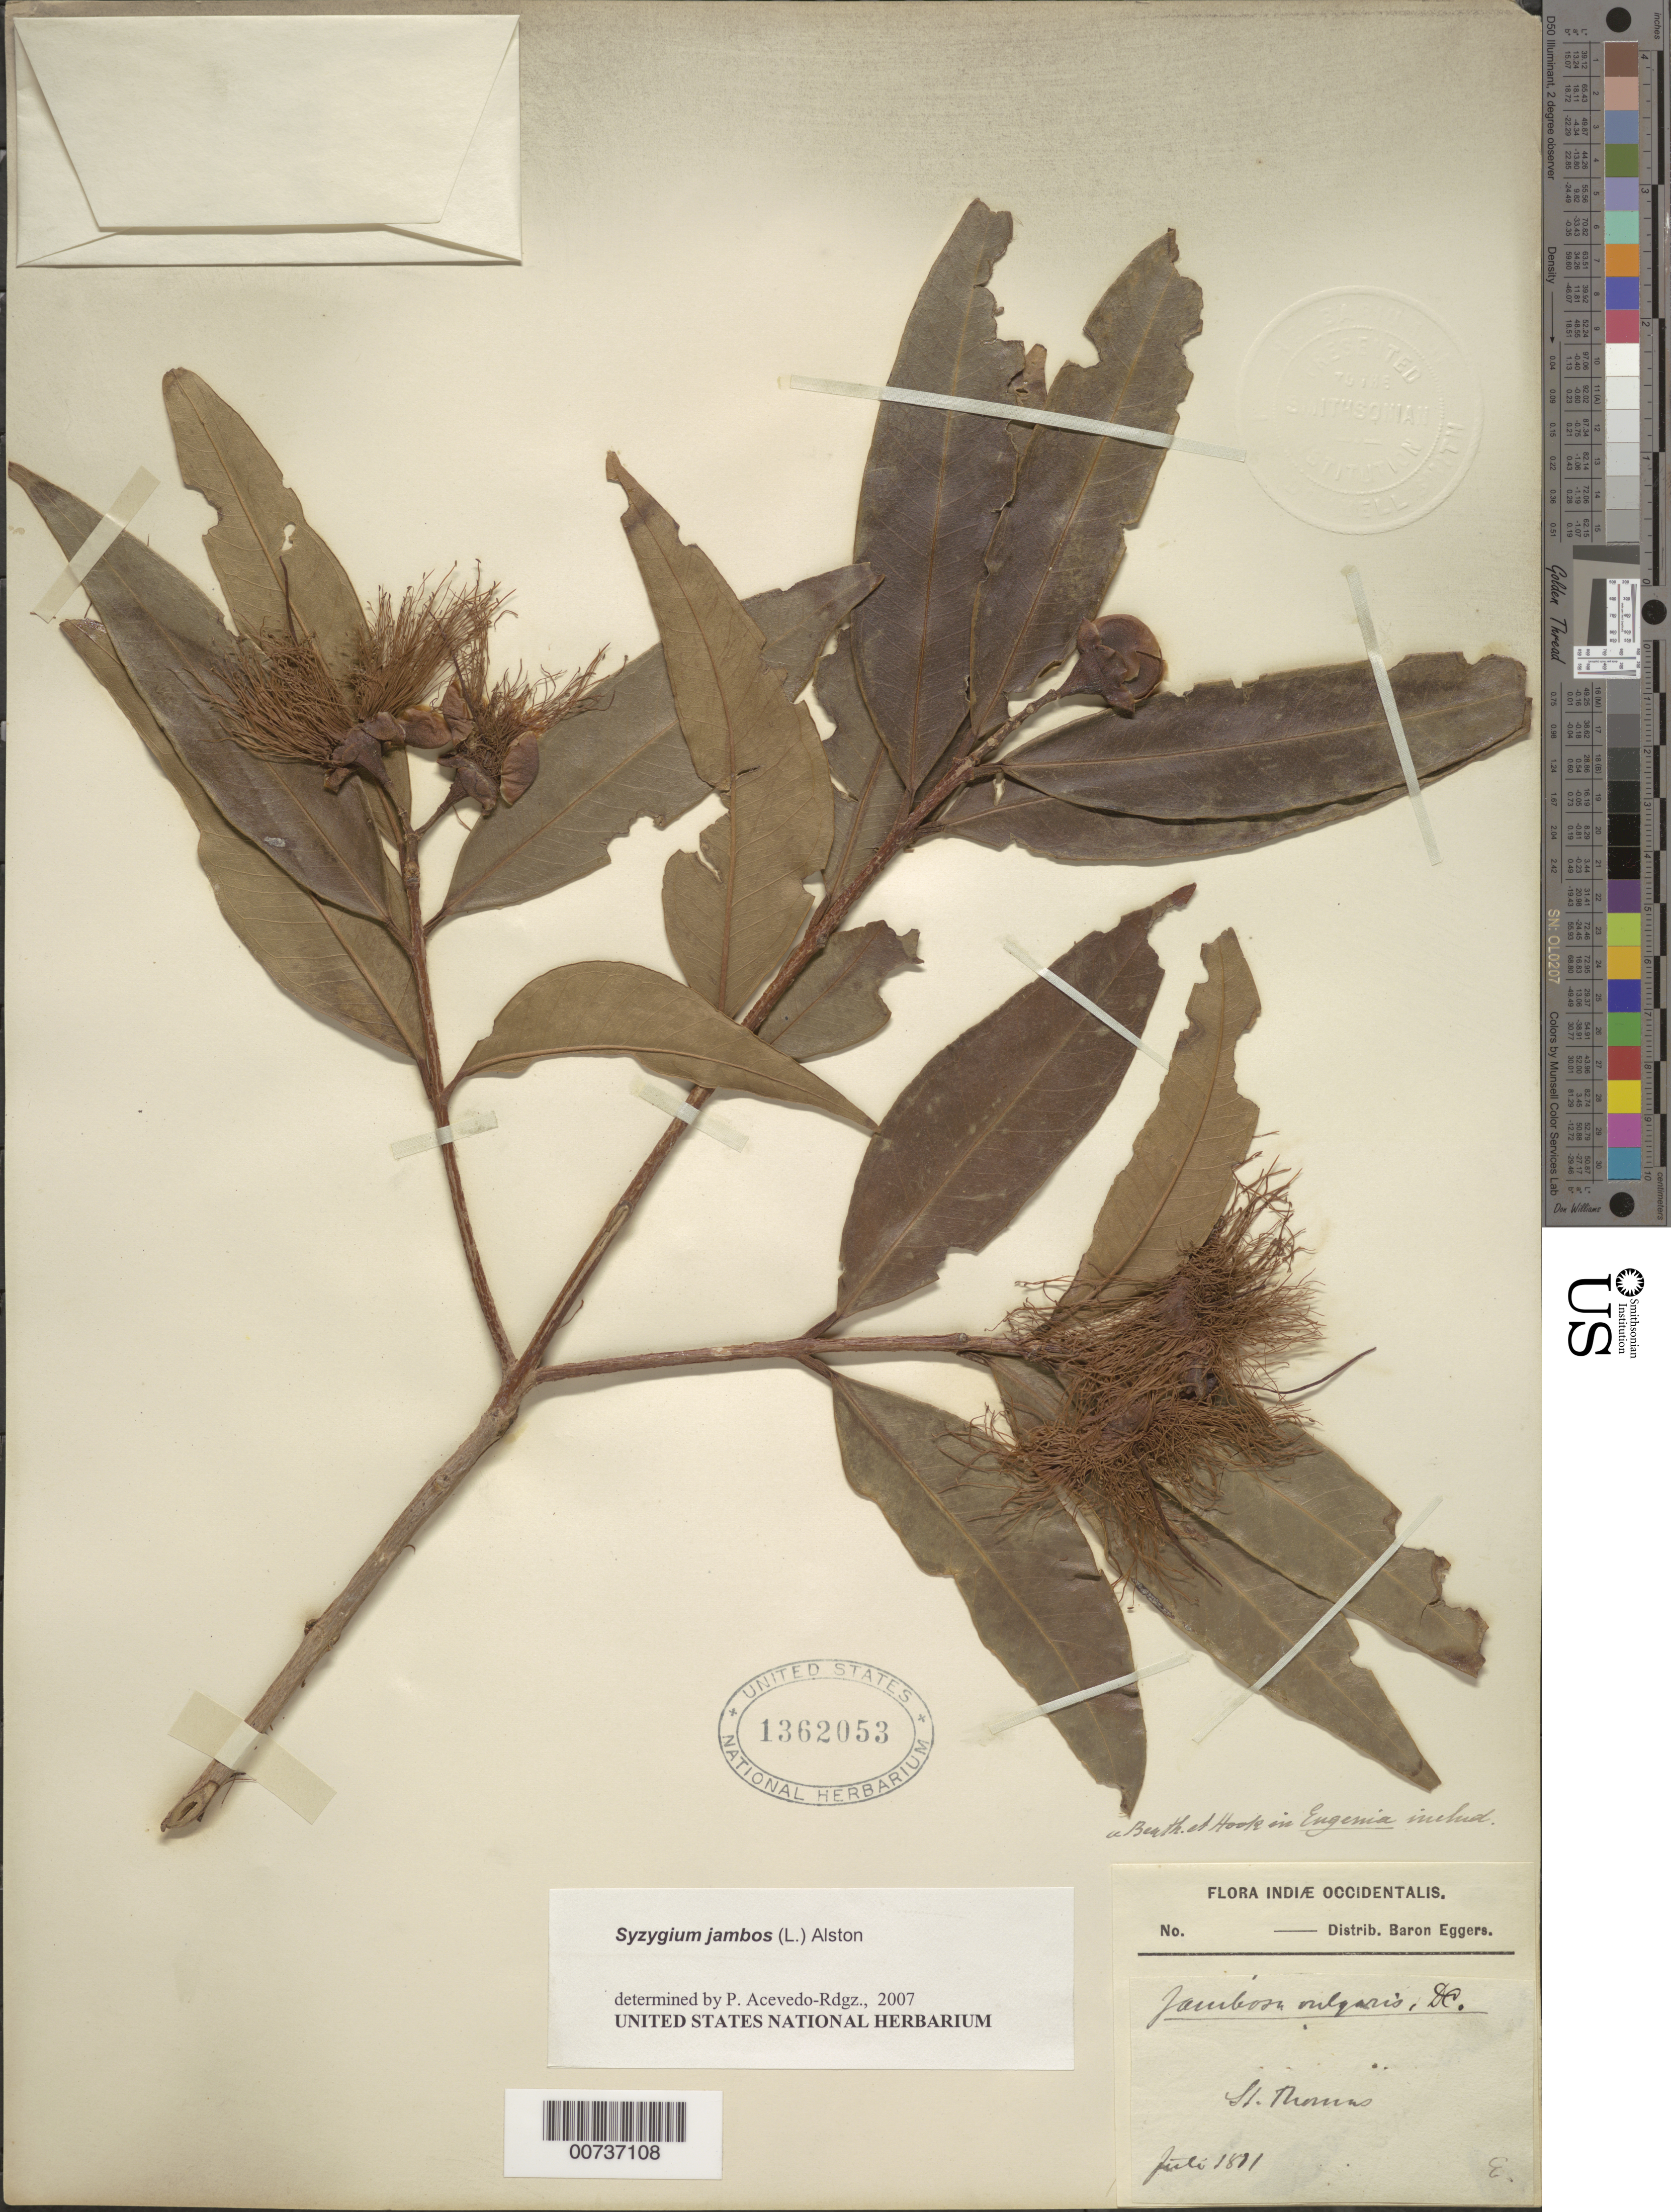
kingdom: Plantae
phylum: Tracheophyta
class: Magnoliopsida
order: Myrtales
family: Myrtaceae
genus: Syzygium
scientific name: Syzygium jambos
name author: (L.) Alston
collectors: H. F. A. von Eggers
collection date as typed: Jul 1811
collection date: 1811-07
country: U.S. Virgin Islands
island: St. Thomas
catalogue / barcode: US 1362053